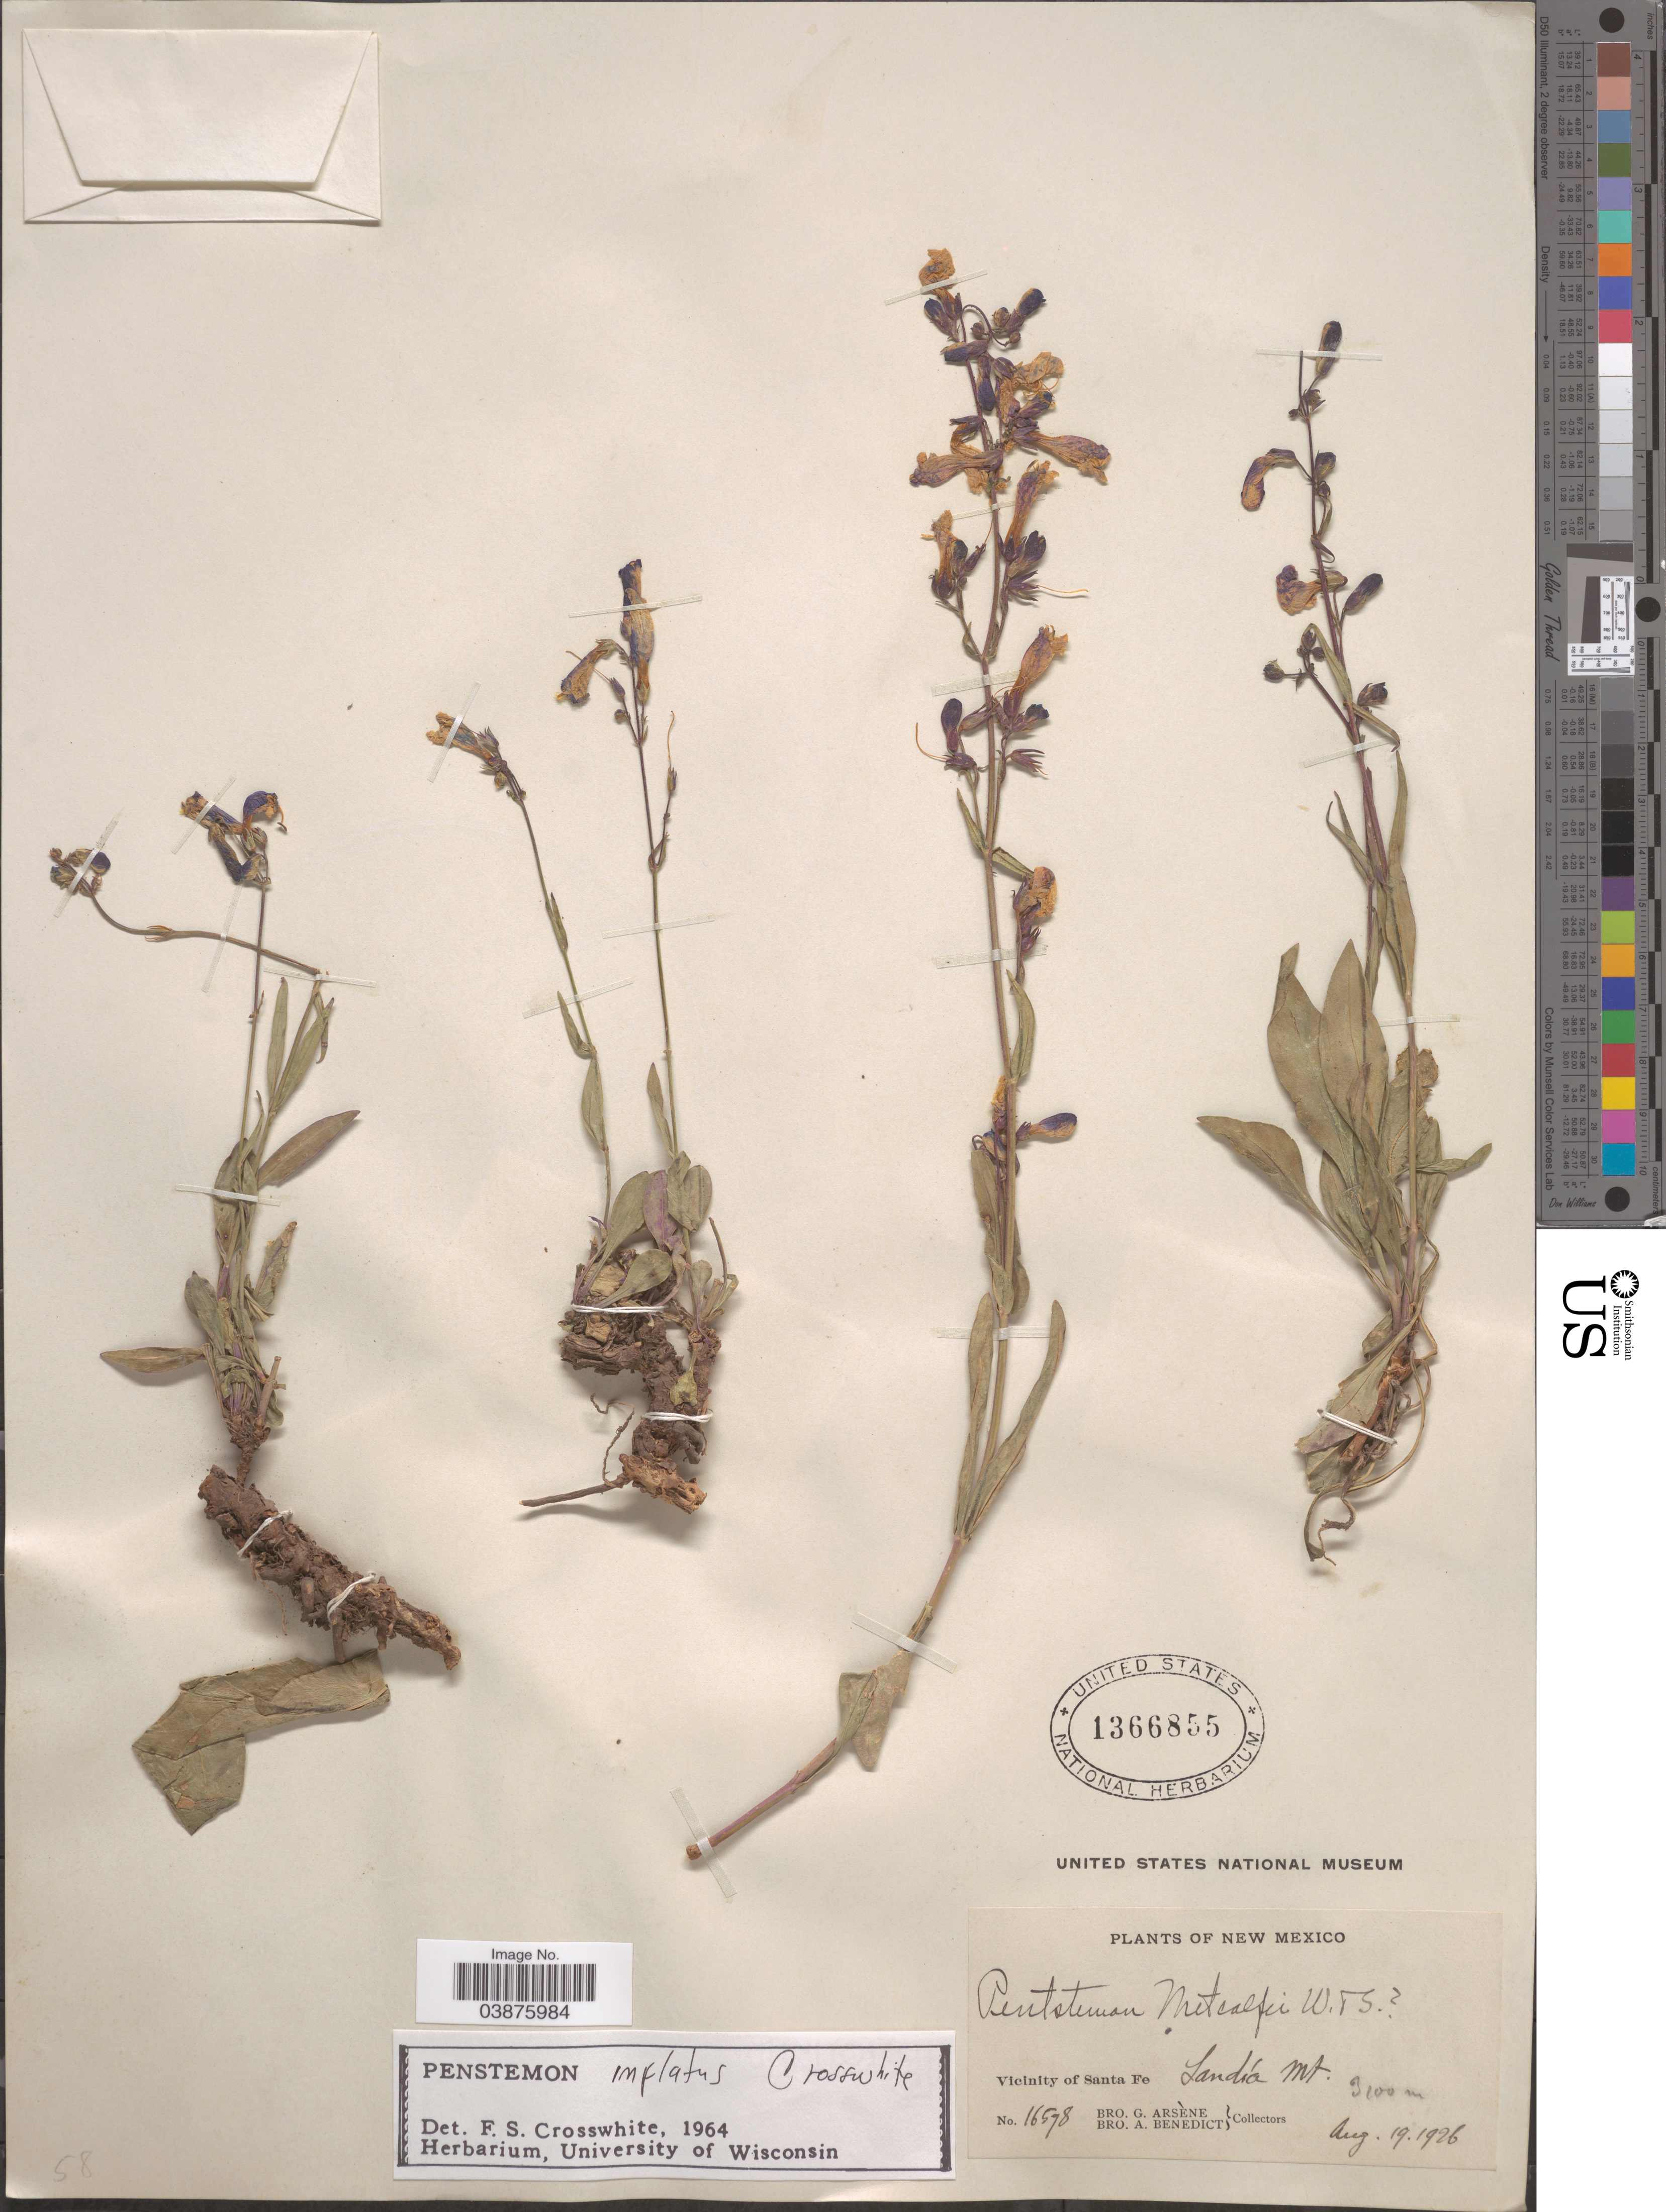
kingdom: Plantae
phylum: Tracheophyta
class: Magnoliopsida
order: Lamiales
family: Plantaginaceae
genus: Penstemon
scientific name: Penstemon inflatus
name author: Crosswh.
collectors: Bro. G. Arsène & Bro. A. Benedict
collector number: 16578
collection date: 1926-08-19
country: United States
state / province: New Mexico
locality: Vicinity of Santa Fe. Sandia Mt.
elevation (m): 3200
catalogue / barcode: US 1366855